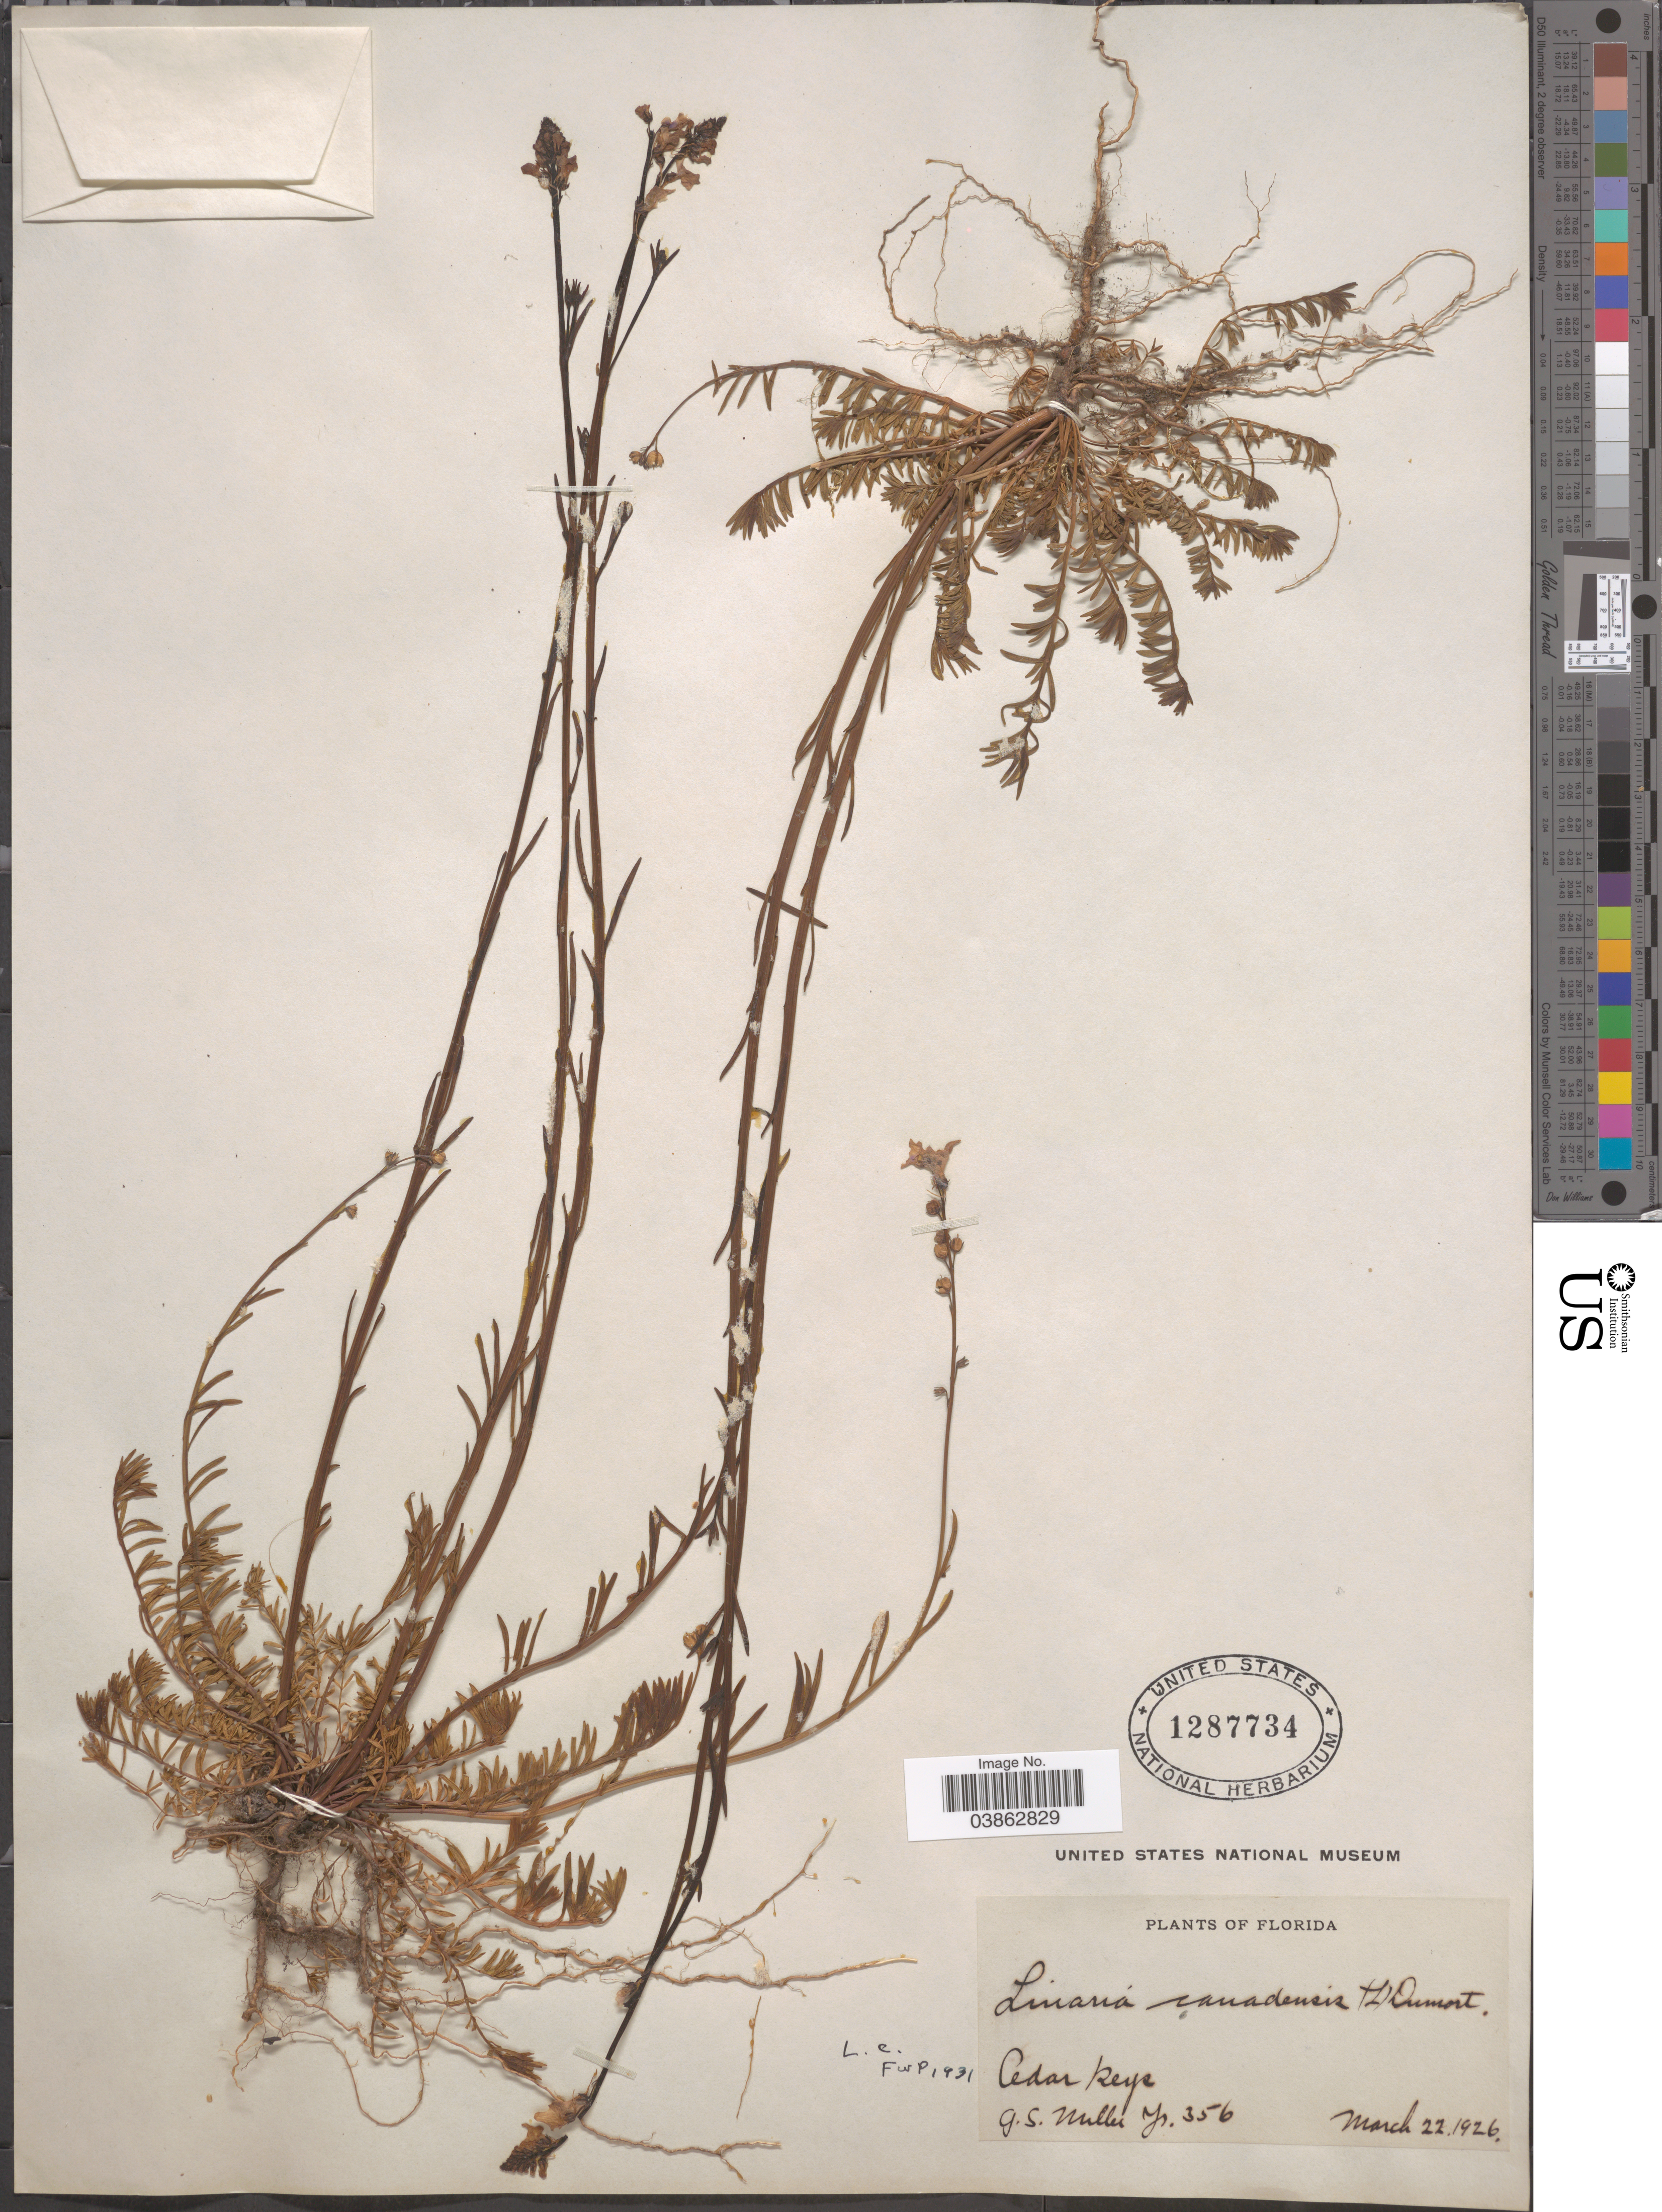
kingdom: Plantae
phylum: Tracheophyta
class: Magnoliopsida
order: Lamiales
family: Plantaginaceae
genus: Linaria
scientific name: Linaria canadensis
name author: (L.) Dum. Cours.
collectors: G. S. Miller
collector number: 356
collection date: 1926-03-22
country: United States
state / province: Florida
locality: Cedar Reys.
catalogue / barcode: US 1287734